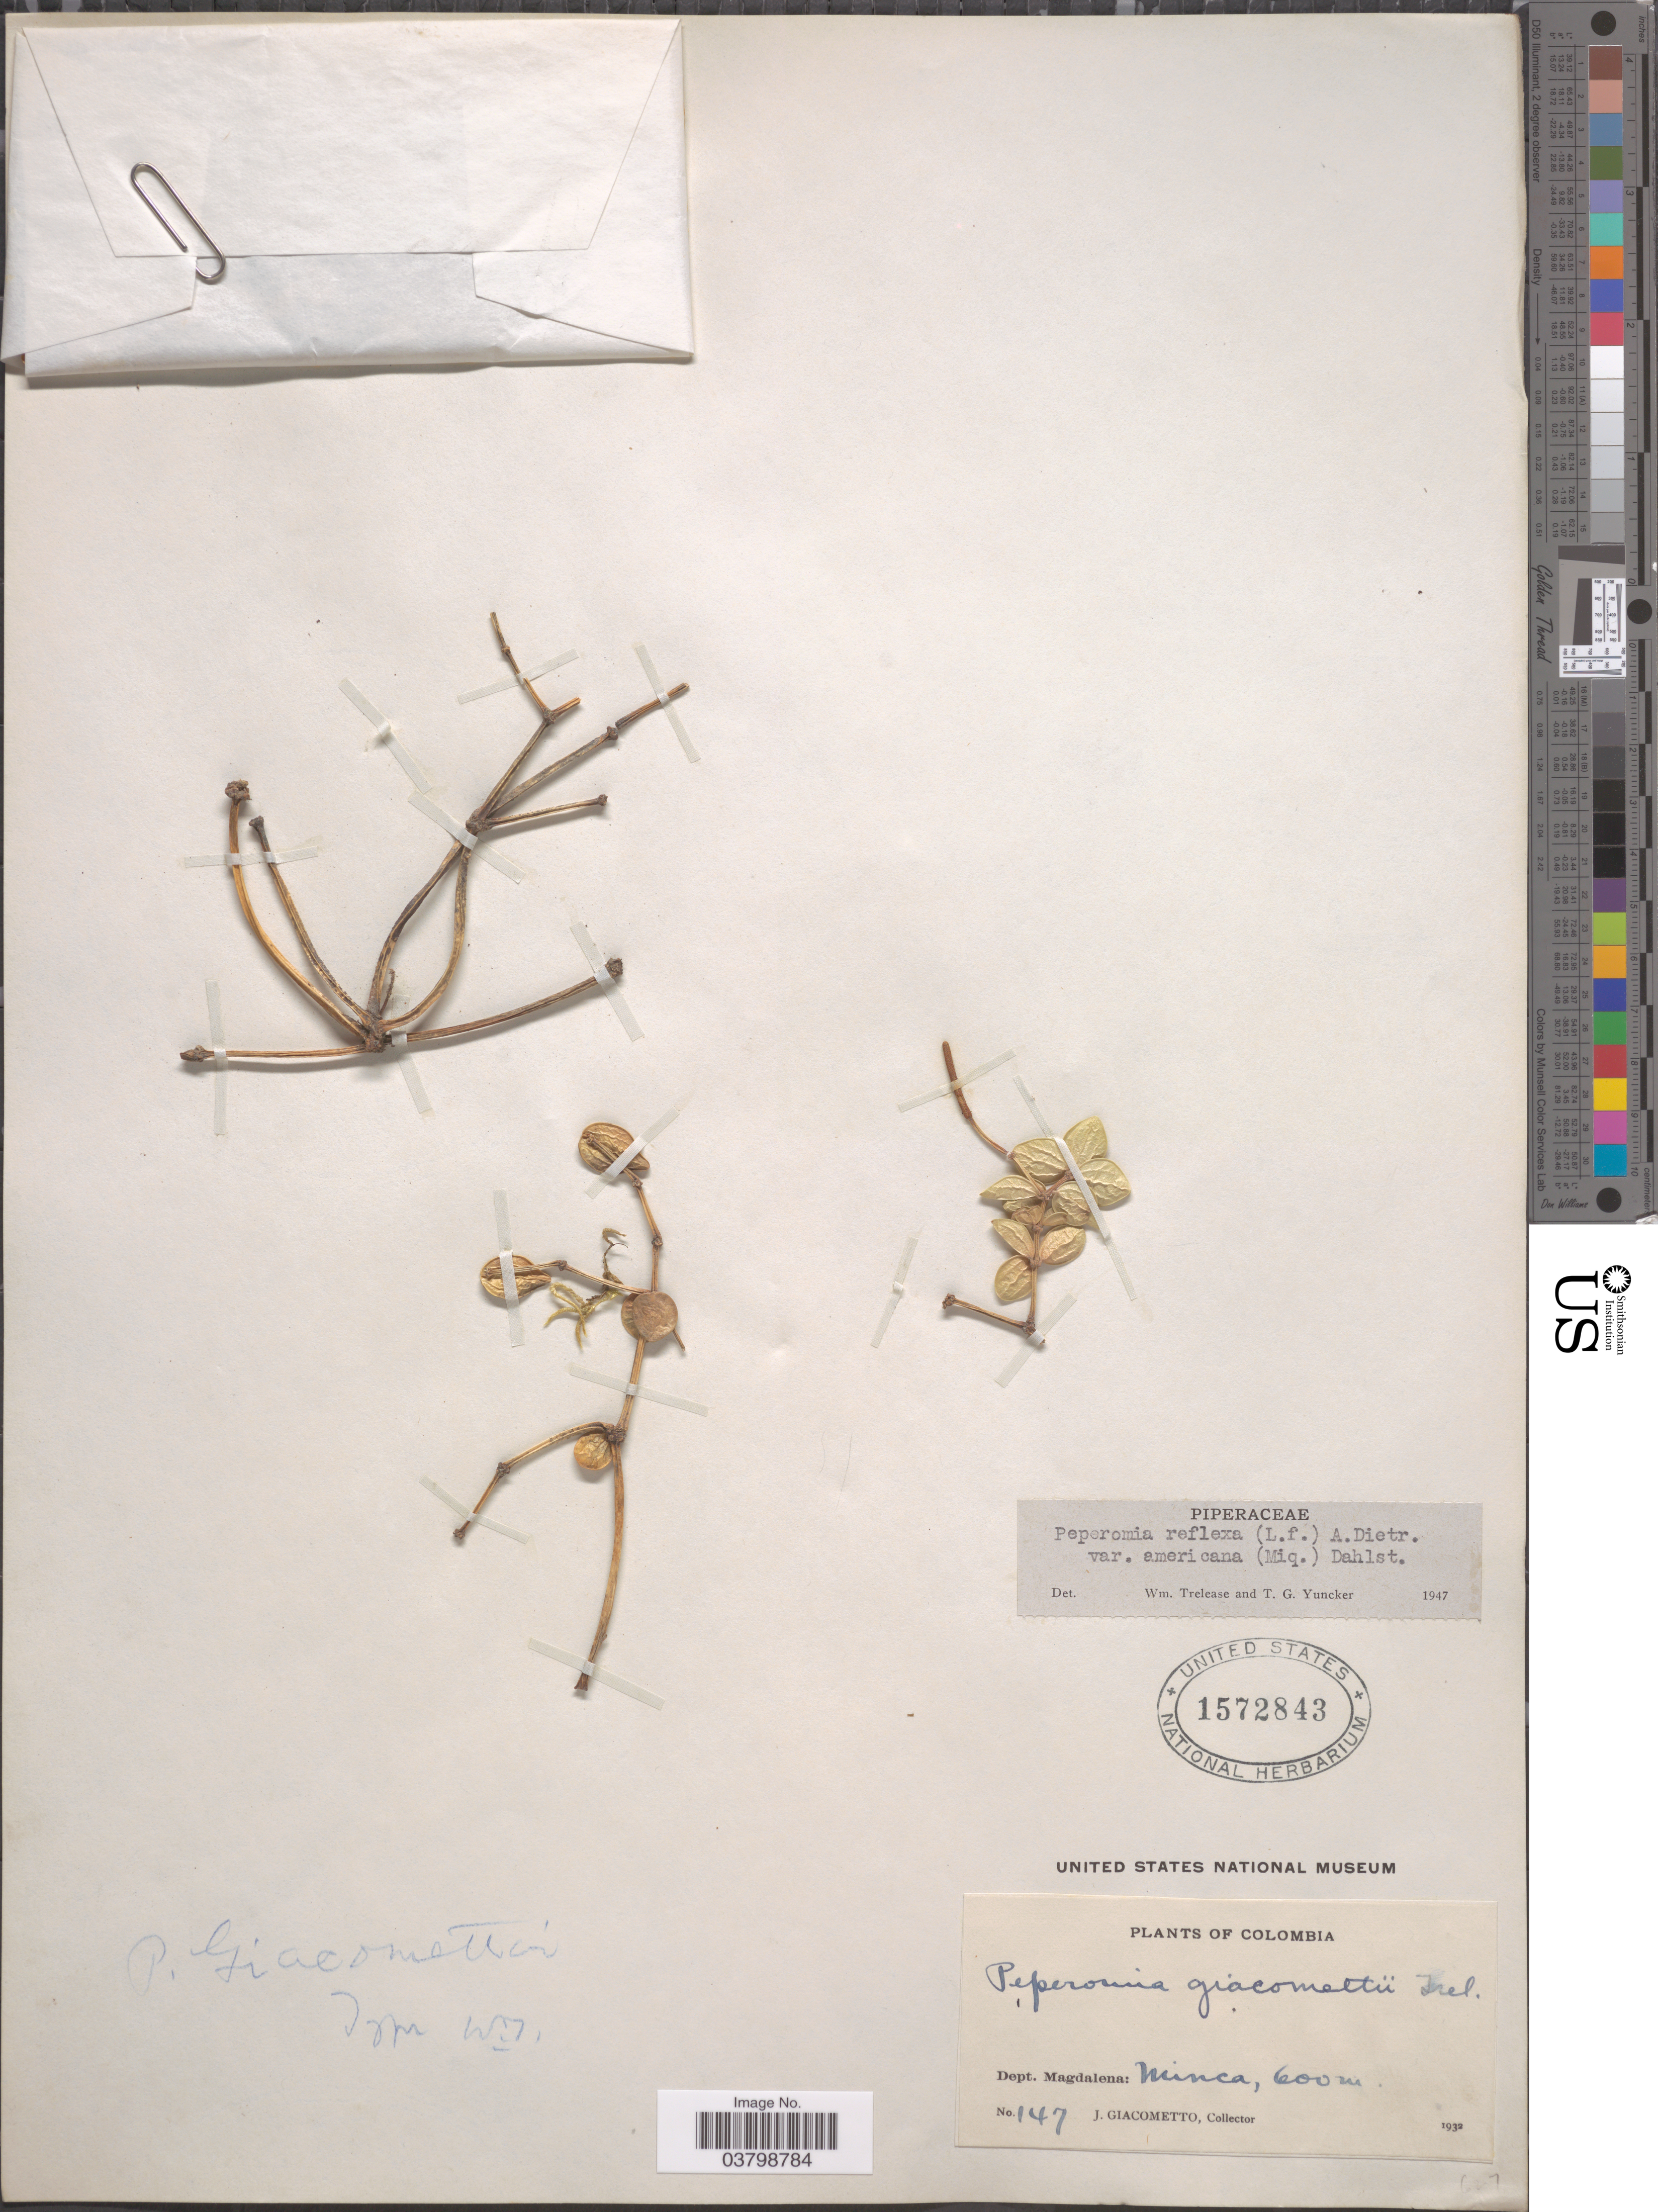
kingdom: Plantae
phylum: Tracheophyta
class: Magnoliopsida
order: Piperales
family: Piperaceae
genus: Peperomia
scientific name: Peperomia tetraphylla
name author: (G. Forst.) Hook. & Arn.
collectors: J. Giacometto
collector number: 147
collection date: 1932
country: Colombia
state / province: Magdalena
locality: Dept. Magdalena: Minca.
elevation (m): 600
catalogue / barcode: US 1572843